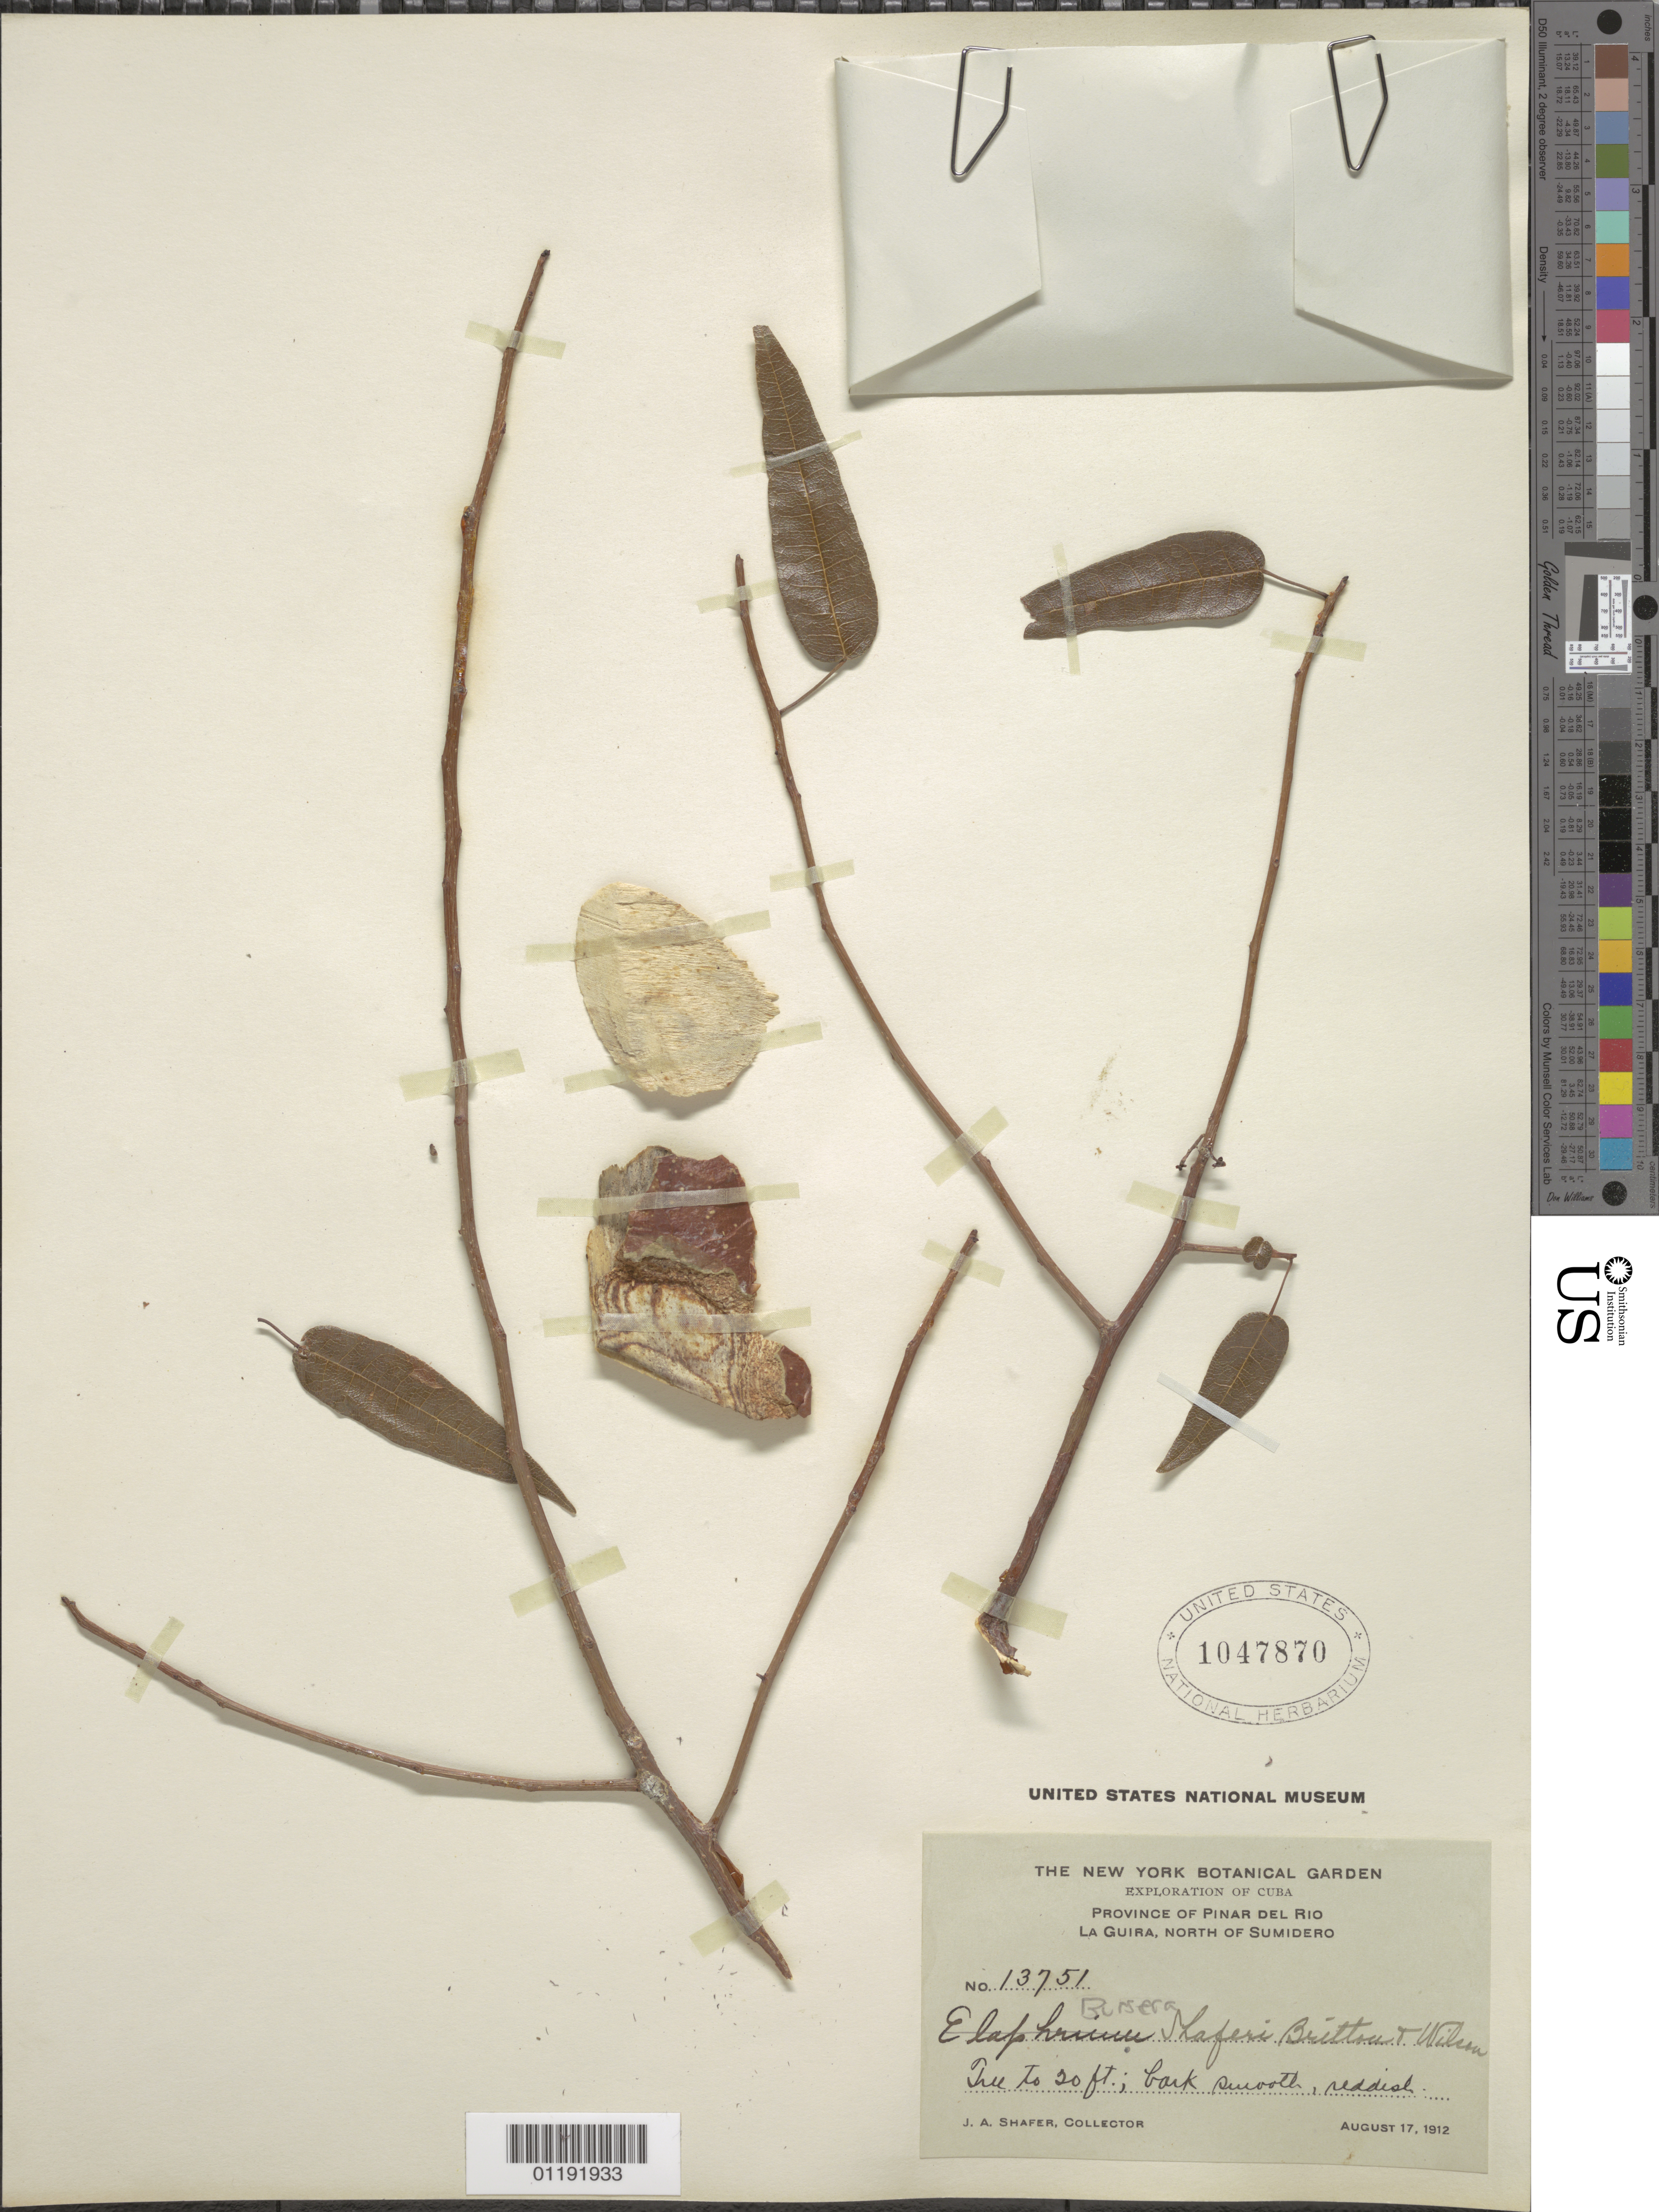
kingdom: Plantae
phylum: Tracheophyta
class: Magnoliopsida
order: Sapindales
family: Burseraceae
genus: Bursera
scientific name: Bursera shaferi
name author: (Britton & P. Wilson) Urb.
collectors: J. A. Shafer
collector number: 13751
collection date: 1912-08-17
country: Cuba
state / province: Pinar del Rio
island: Cuba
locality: La Guira, N of Sumidero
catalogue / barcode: US 1047870